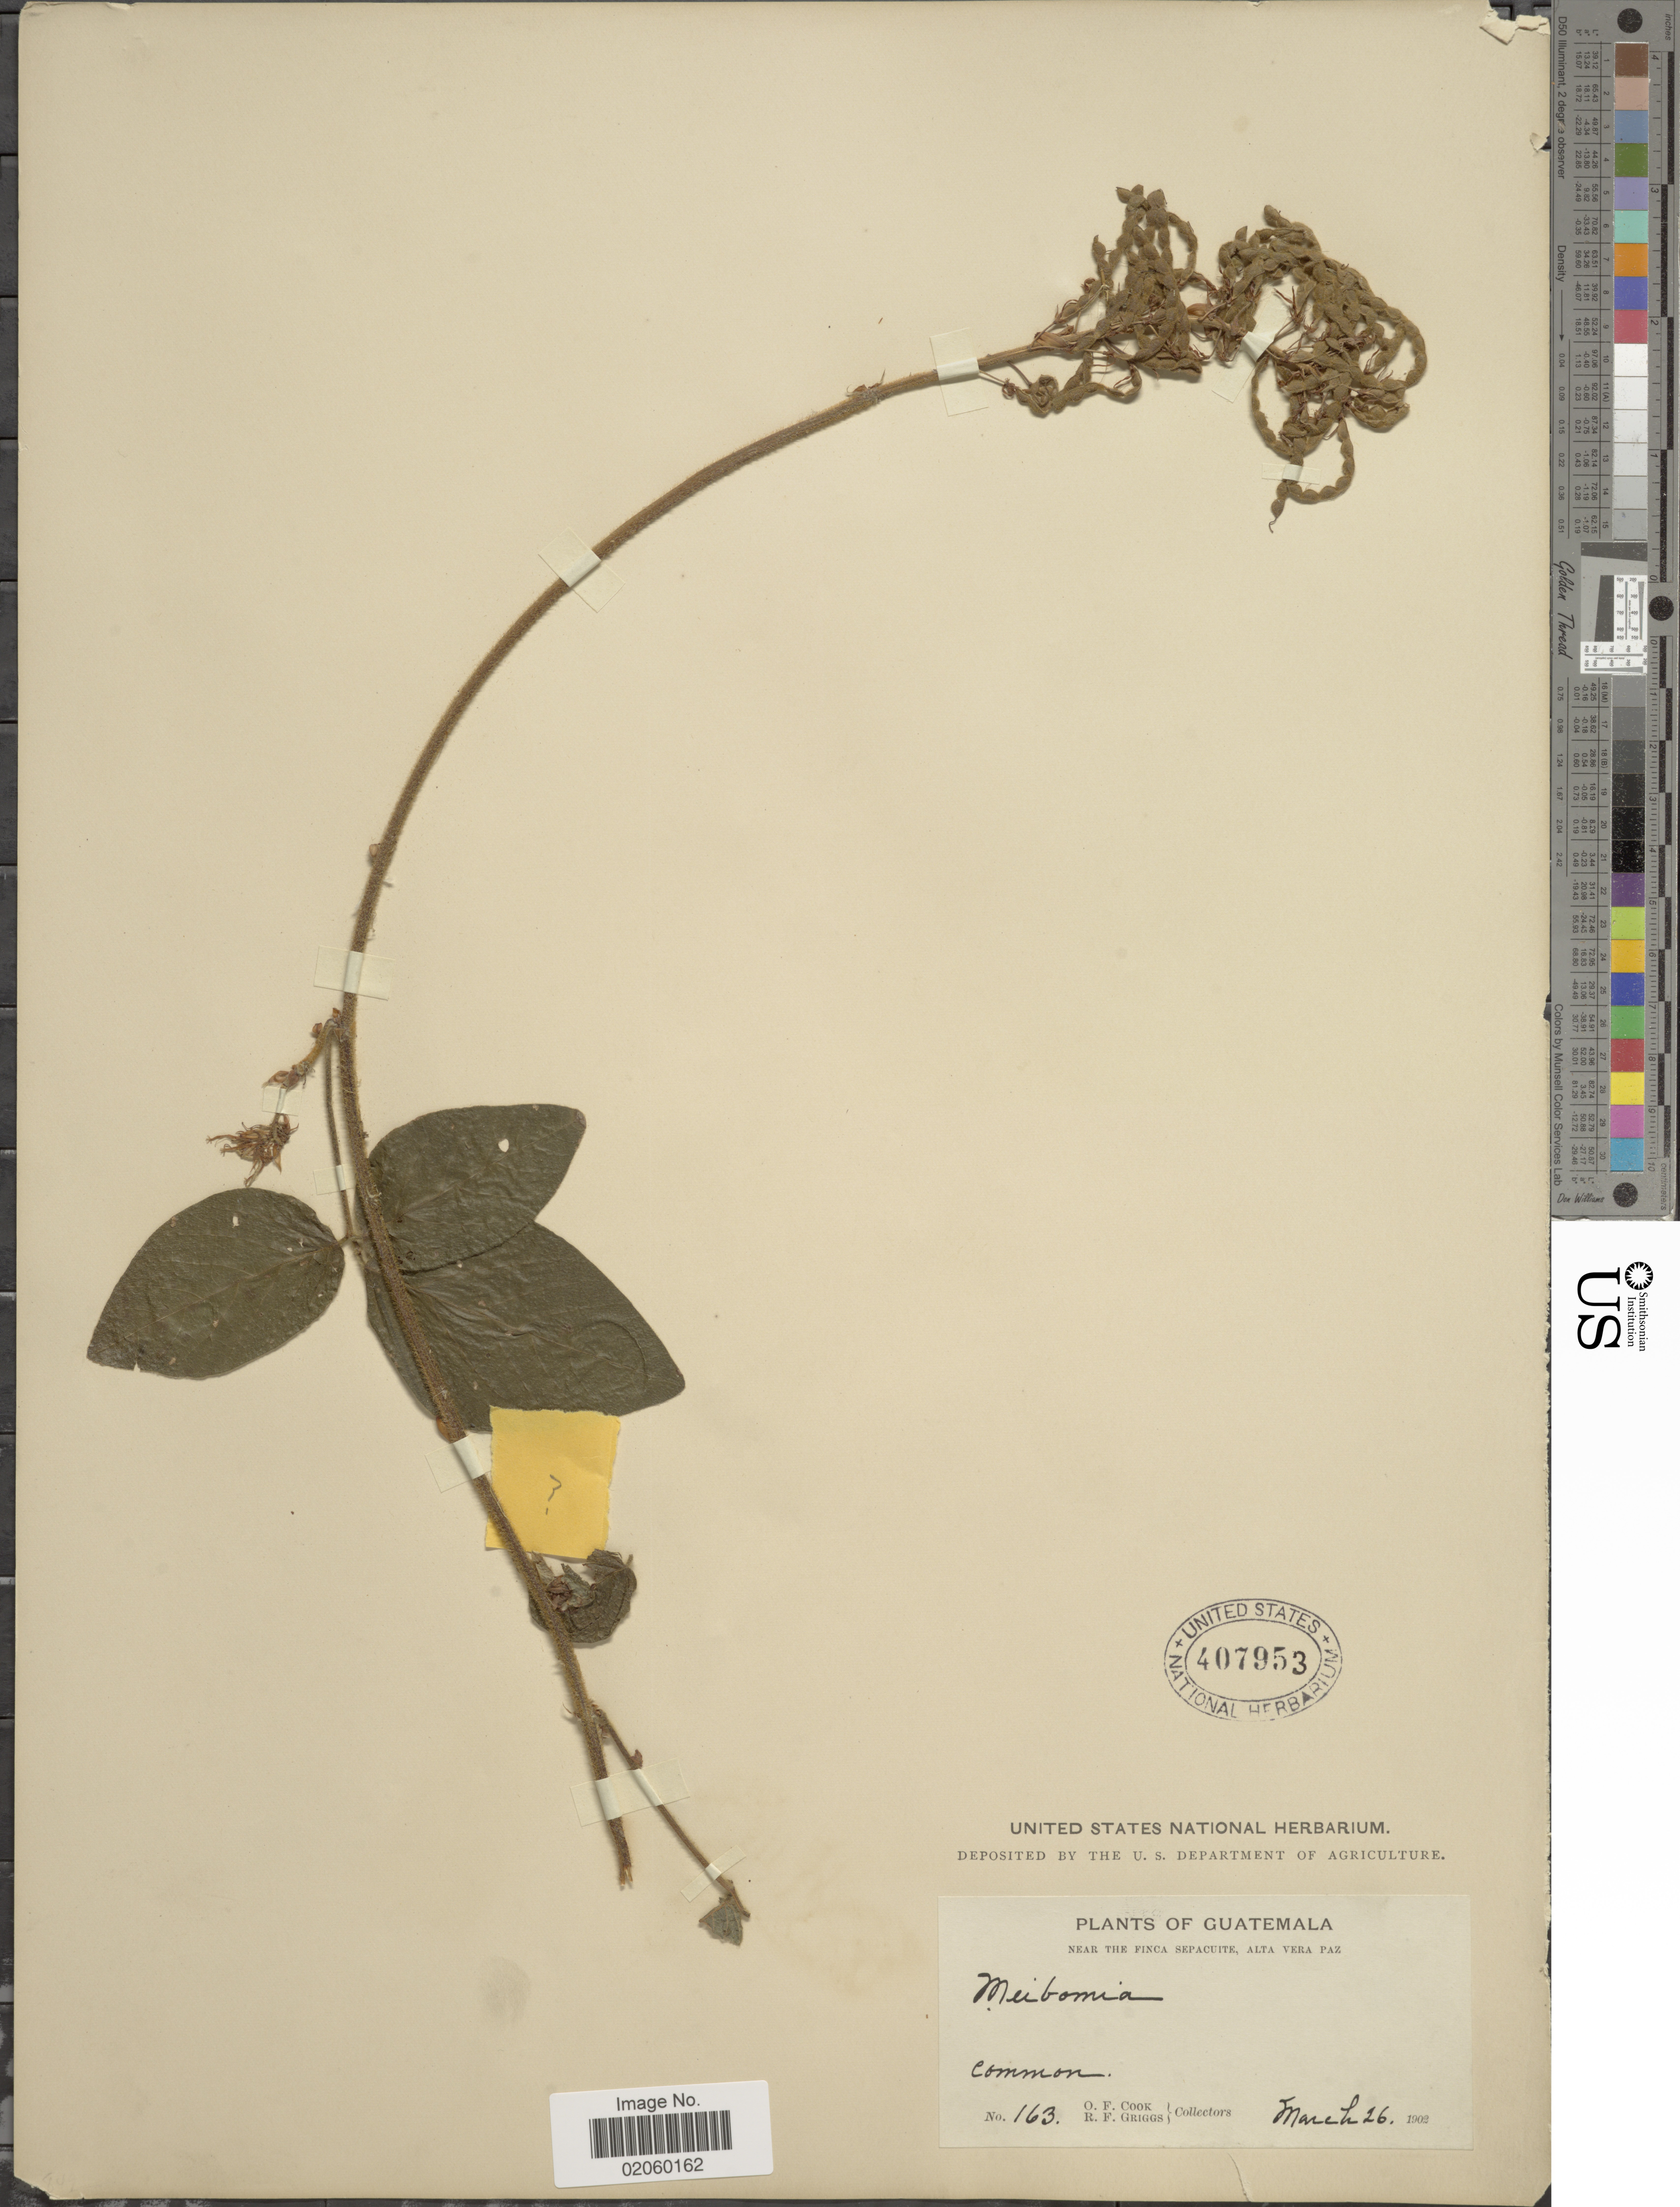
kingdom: Plantae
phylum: Tracheophyta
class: Magnoliopsida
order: Fabales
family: Fabaceae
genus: Desmodium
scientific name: Desmodium sp.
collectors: O. F. Cook & R. F. Griggs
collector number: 163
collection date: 1902-03-26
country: Guatemala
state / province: Alta Verapaz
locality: Near the Finca Sepacuite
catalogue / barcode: US 407953